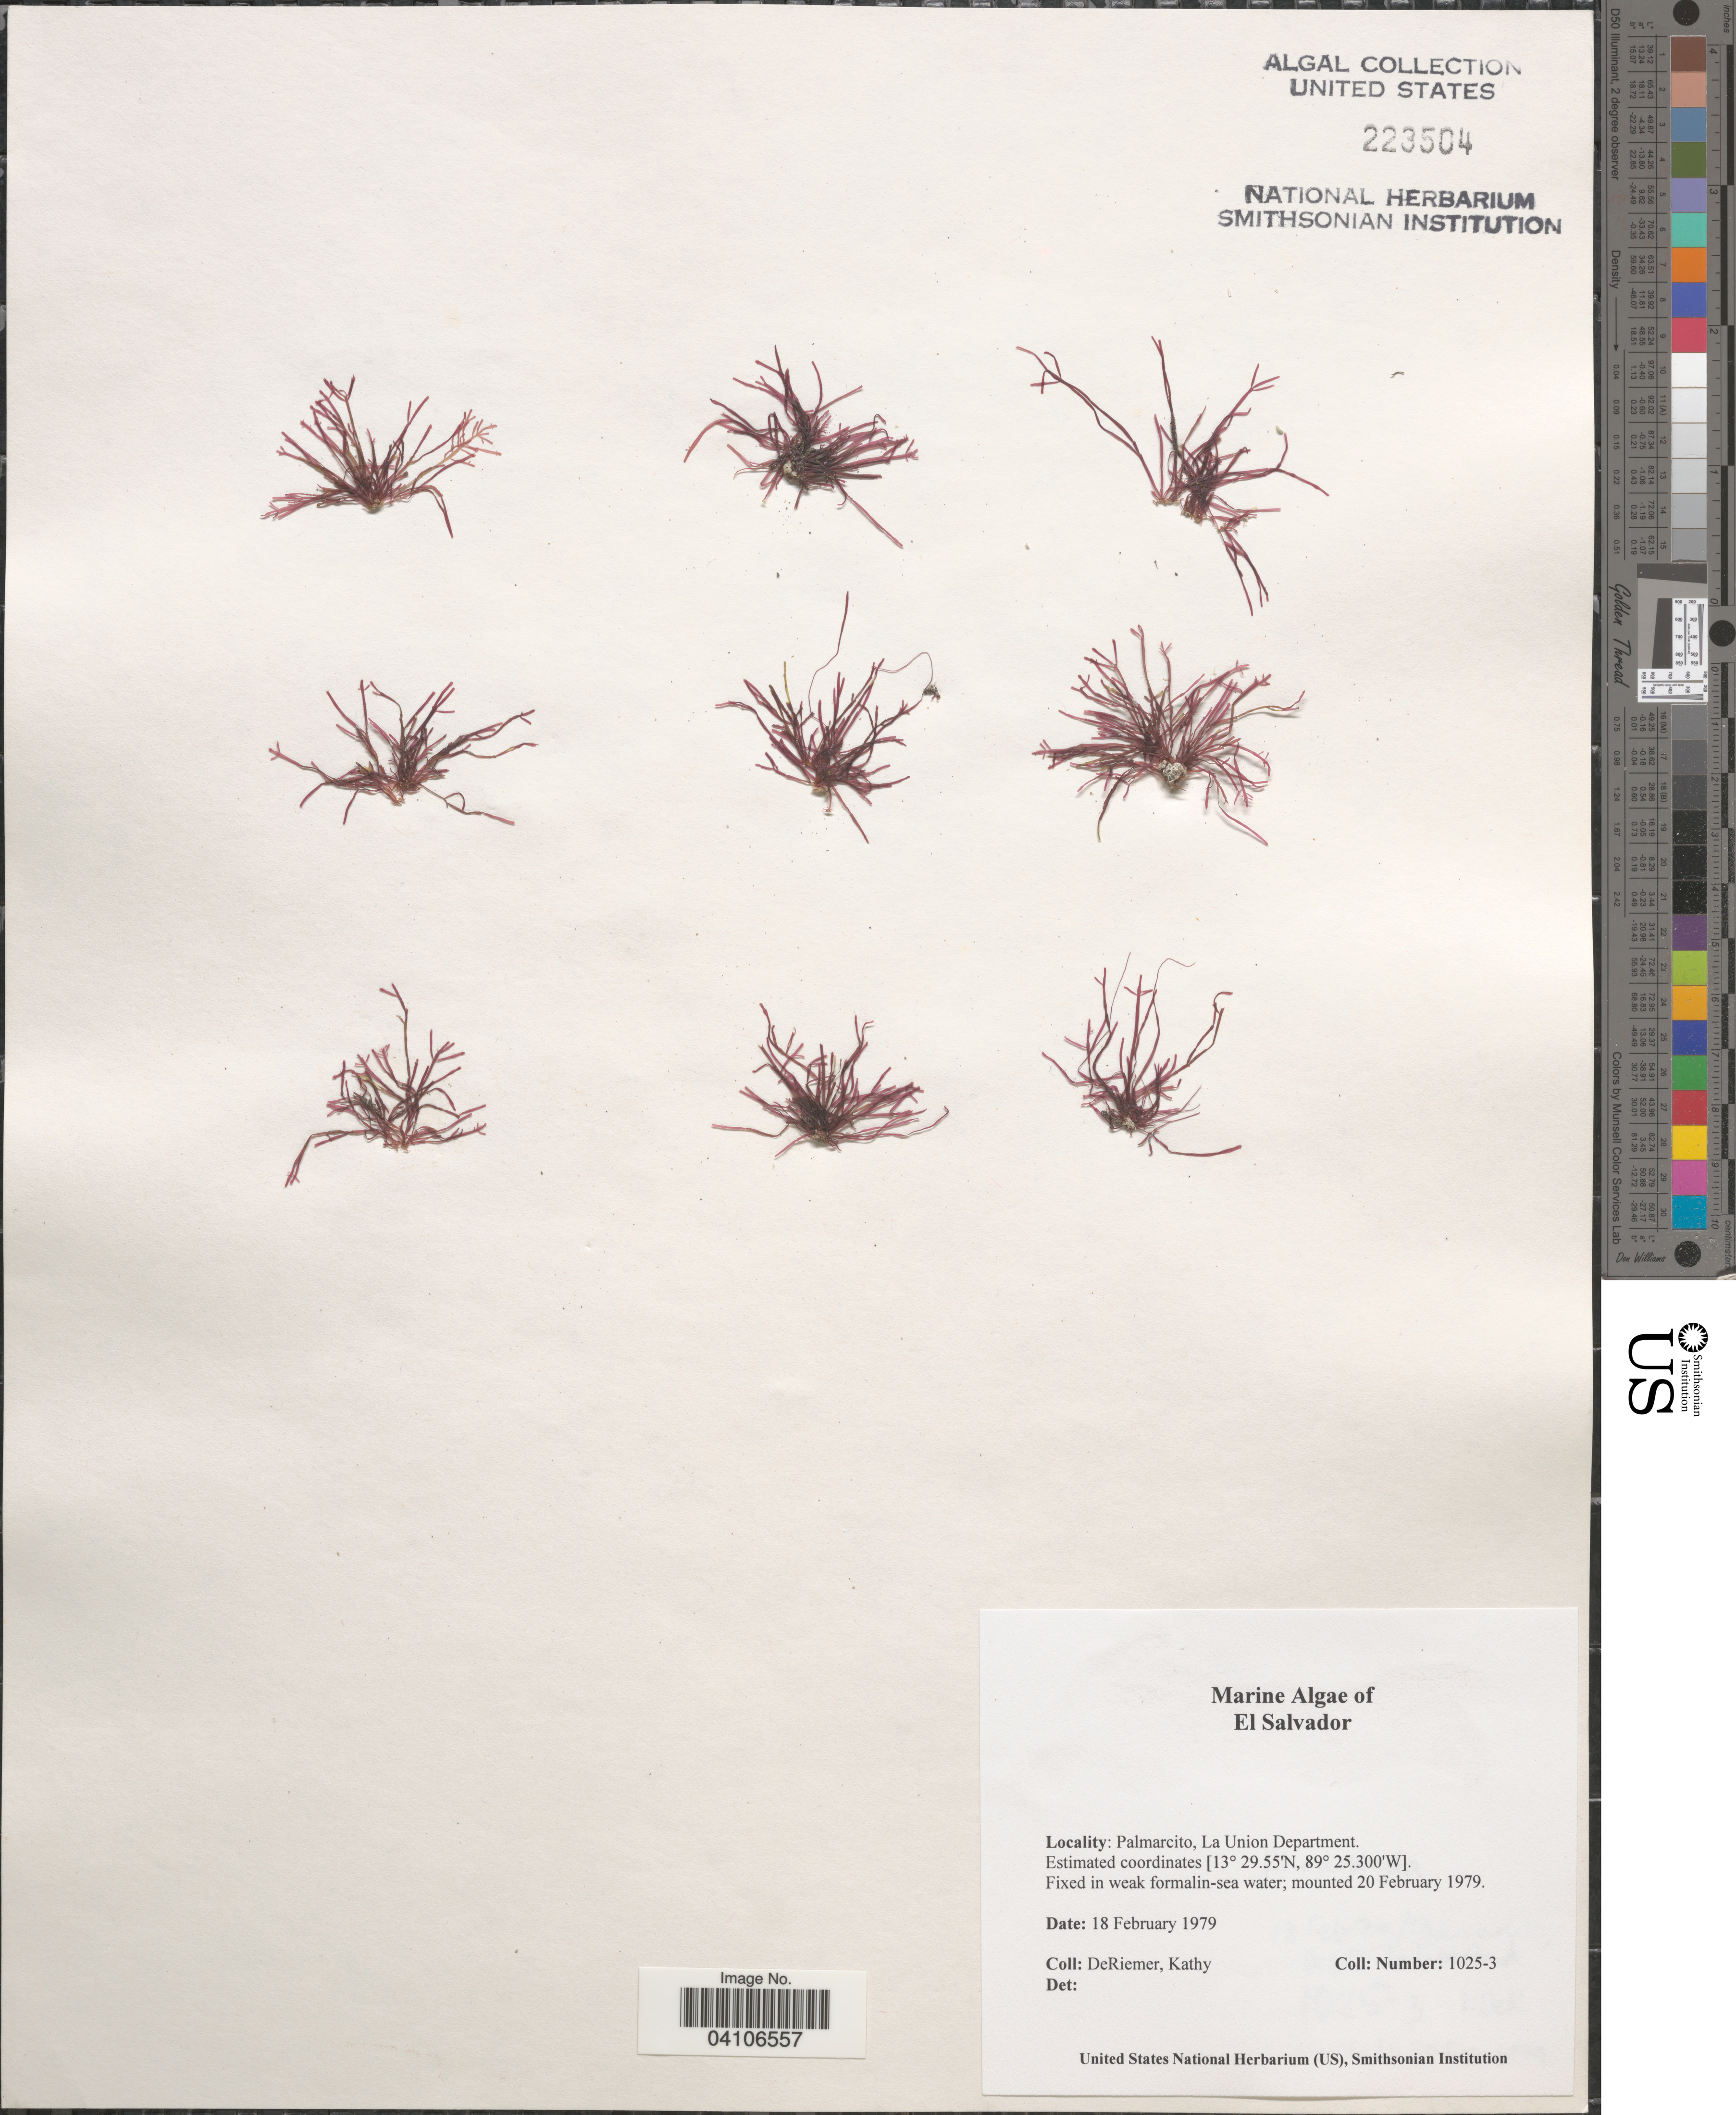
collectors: K. DeRiemer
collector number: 1025-3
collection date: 1979-02-18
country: El Salvador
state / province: La Union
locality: Palmarcito, La Union Department.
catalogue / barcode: US 223504